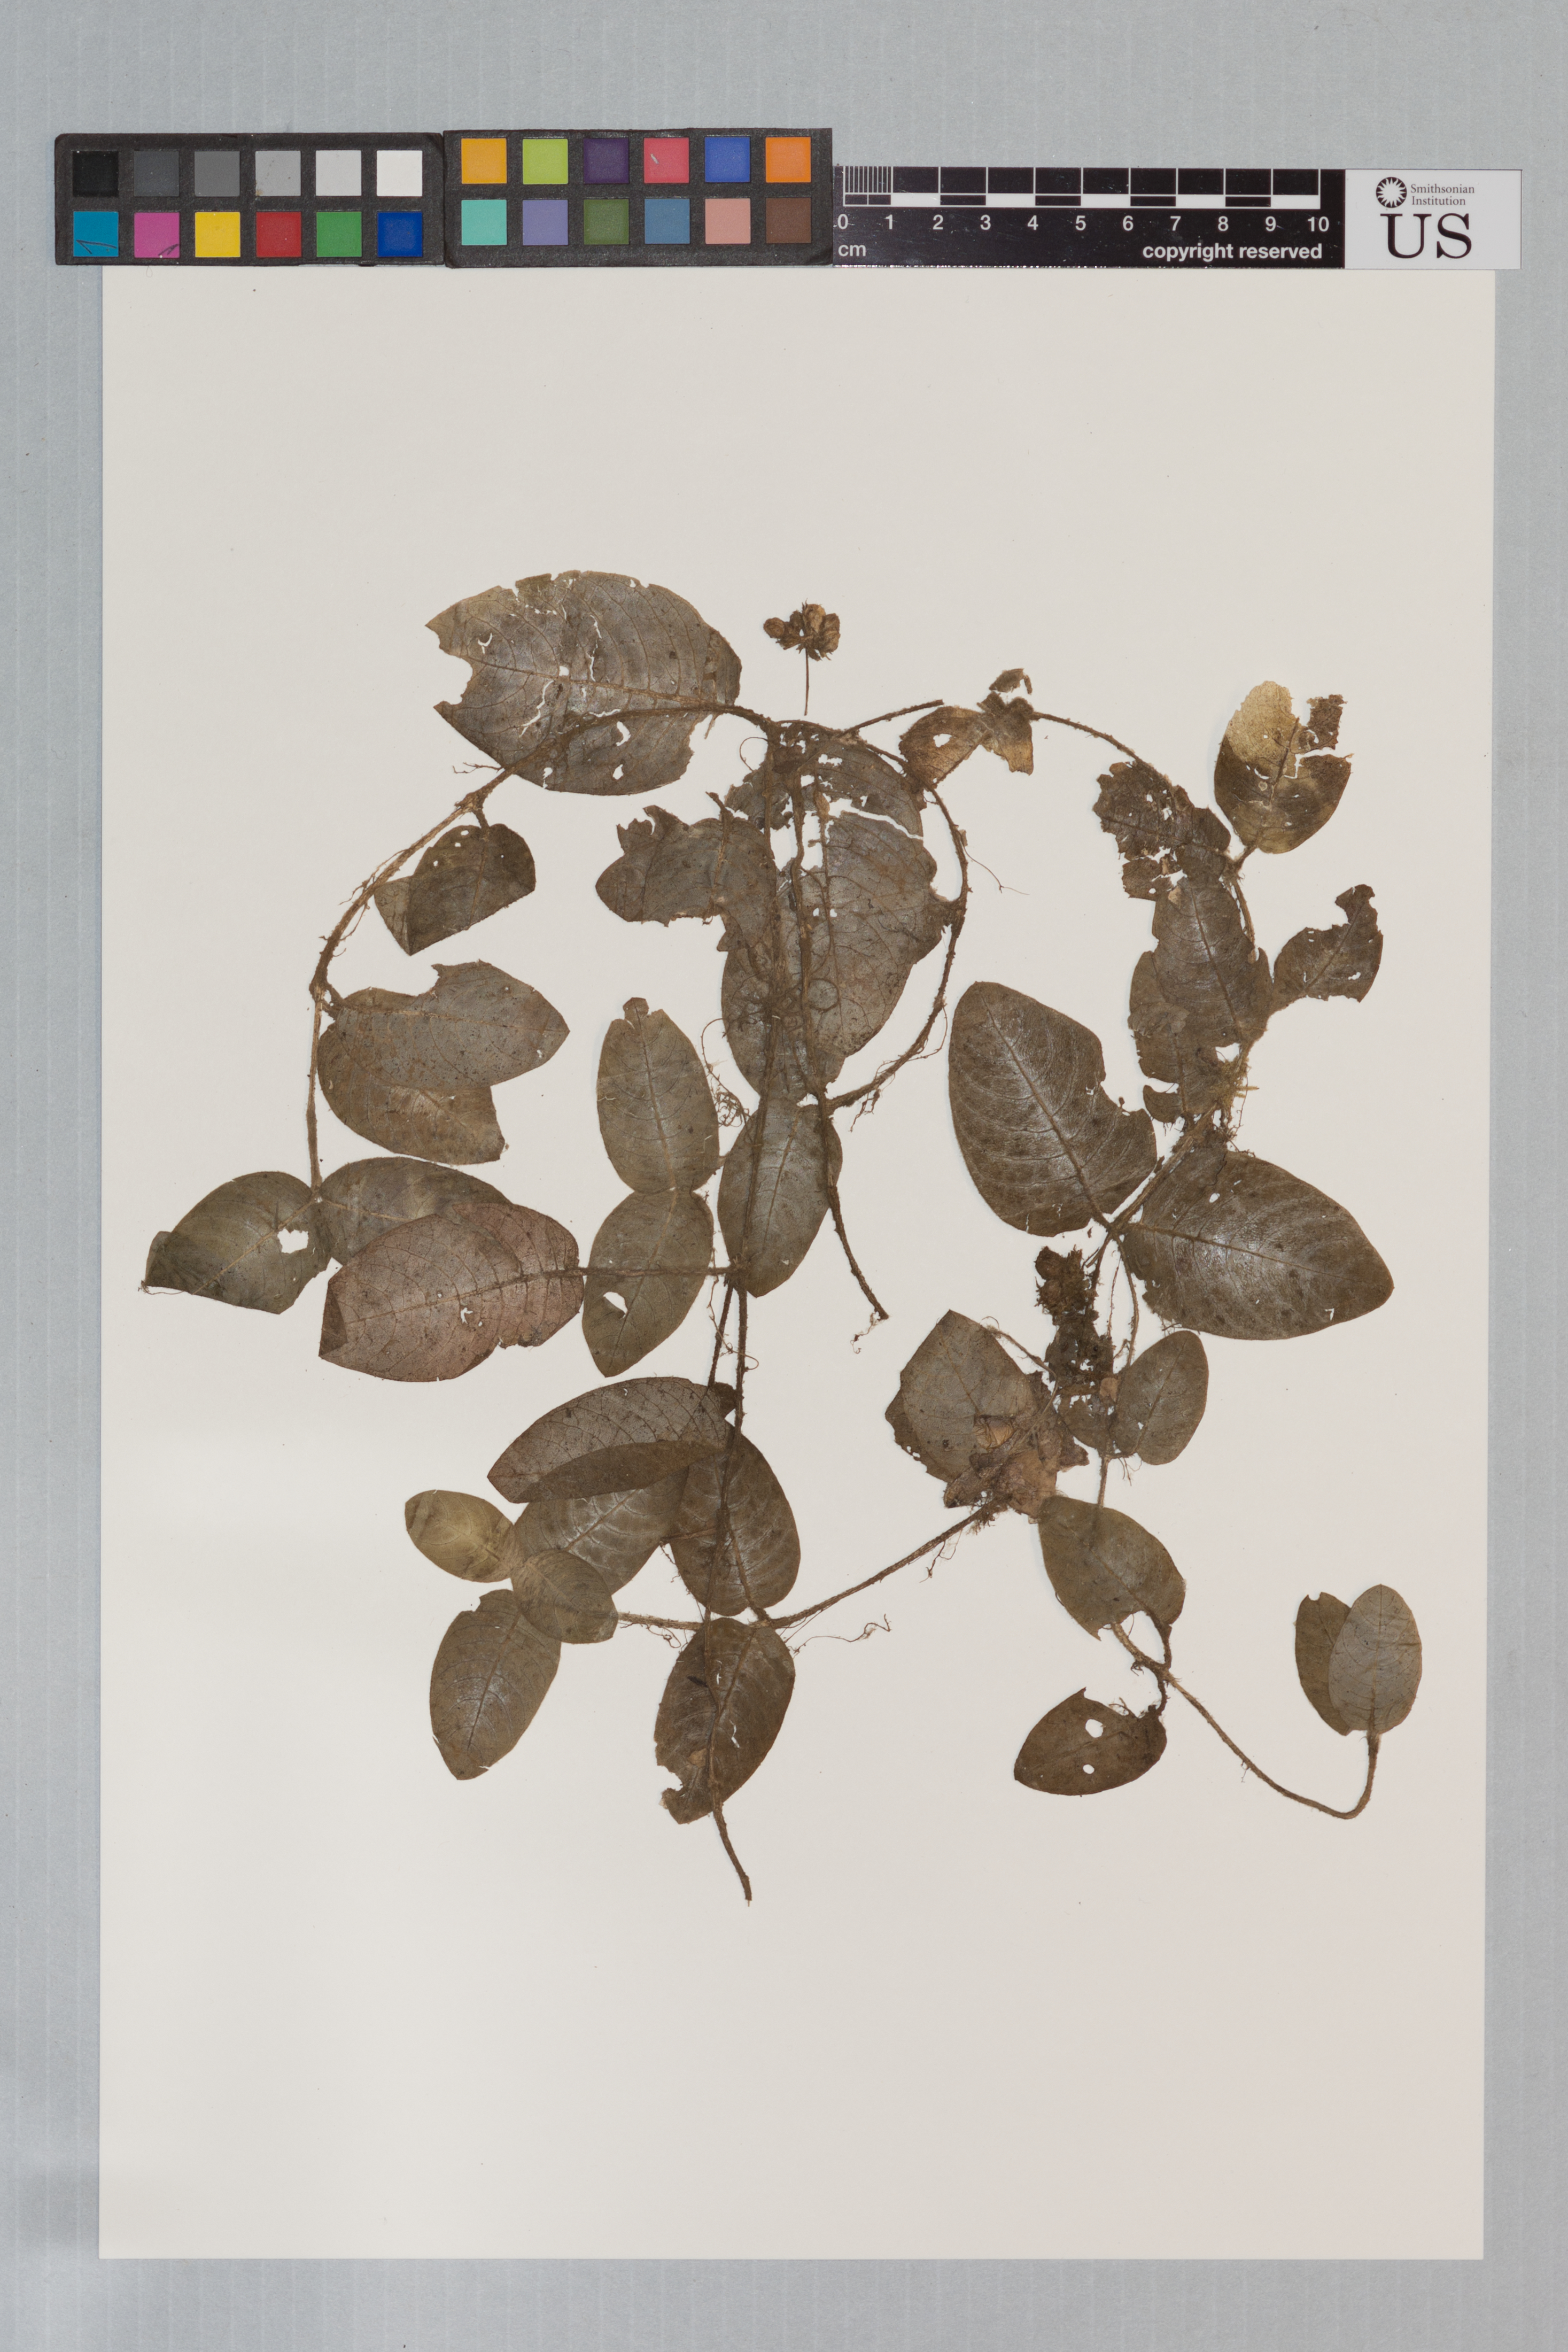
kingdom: Plantae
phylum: Tracheophyta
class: Magnoliopsida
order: Gentianales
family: Rubiaceae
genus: Psychotria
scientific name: Psychotria ulviformis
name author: Steyerm.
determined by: Granville, J. J. de, (CAY), Institut de Recherche pour le Developpement (IRD) (FRENCH GUIANA)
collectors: P. Acevedo-Rodr., J.-J. de Granville, L. Hollenberg, A. Joly & C. Avril de Maria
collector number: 5811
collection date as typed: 31 Jul 1993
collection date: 1993-07-31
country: Suriname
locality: Tumuc Humac Mts., Talouakem, first base camp.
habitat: Moist forest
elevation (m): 170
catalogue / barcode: US 3318049